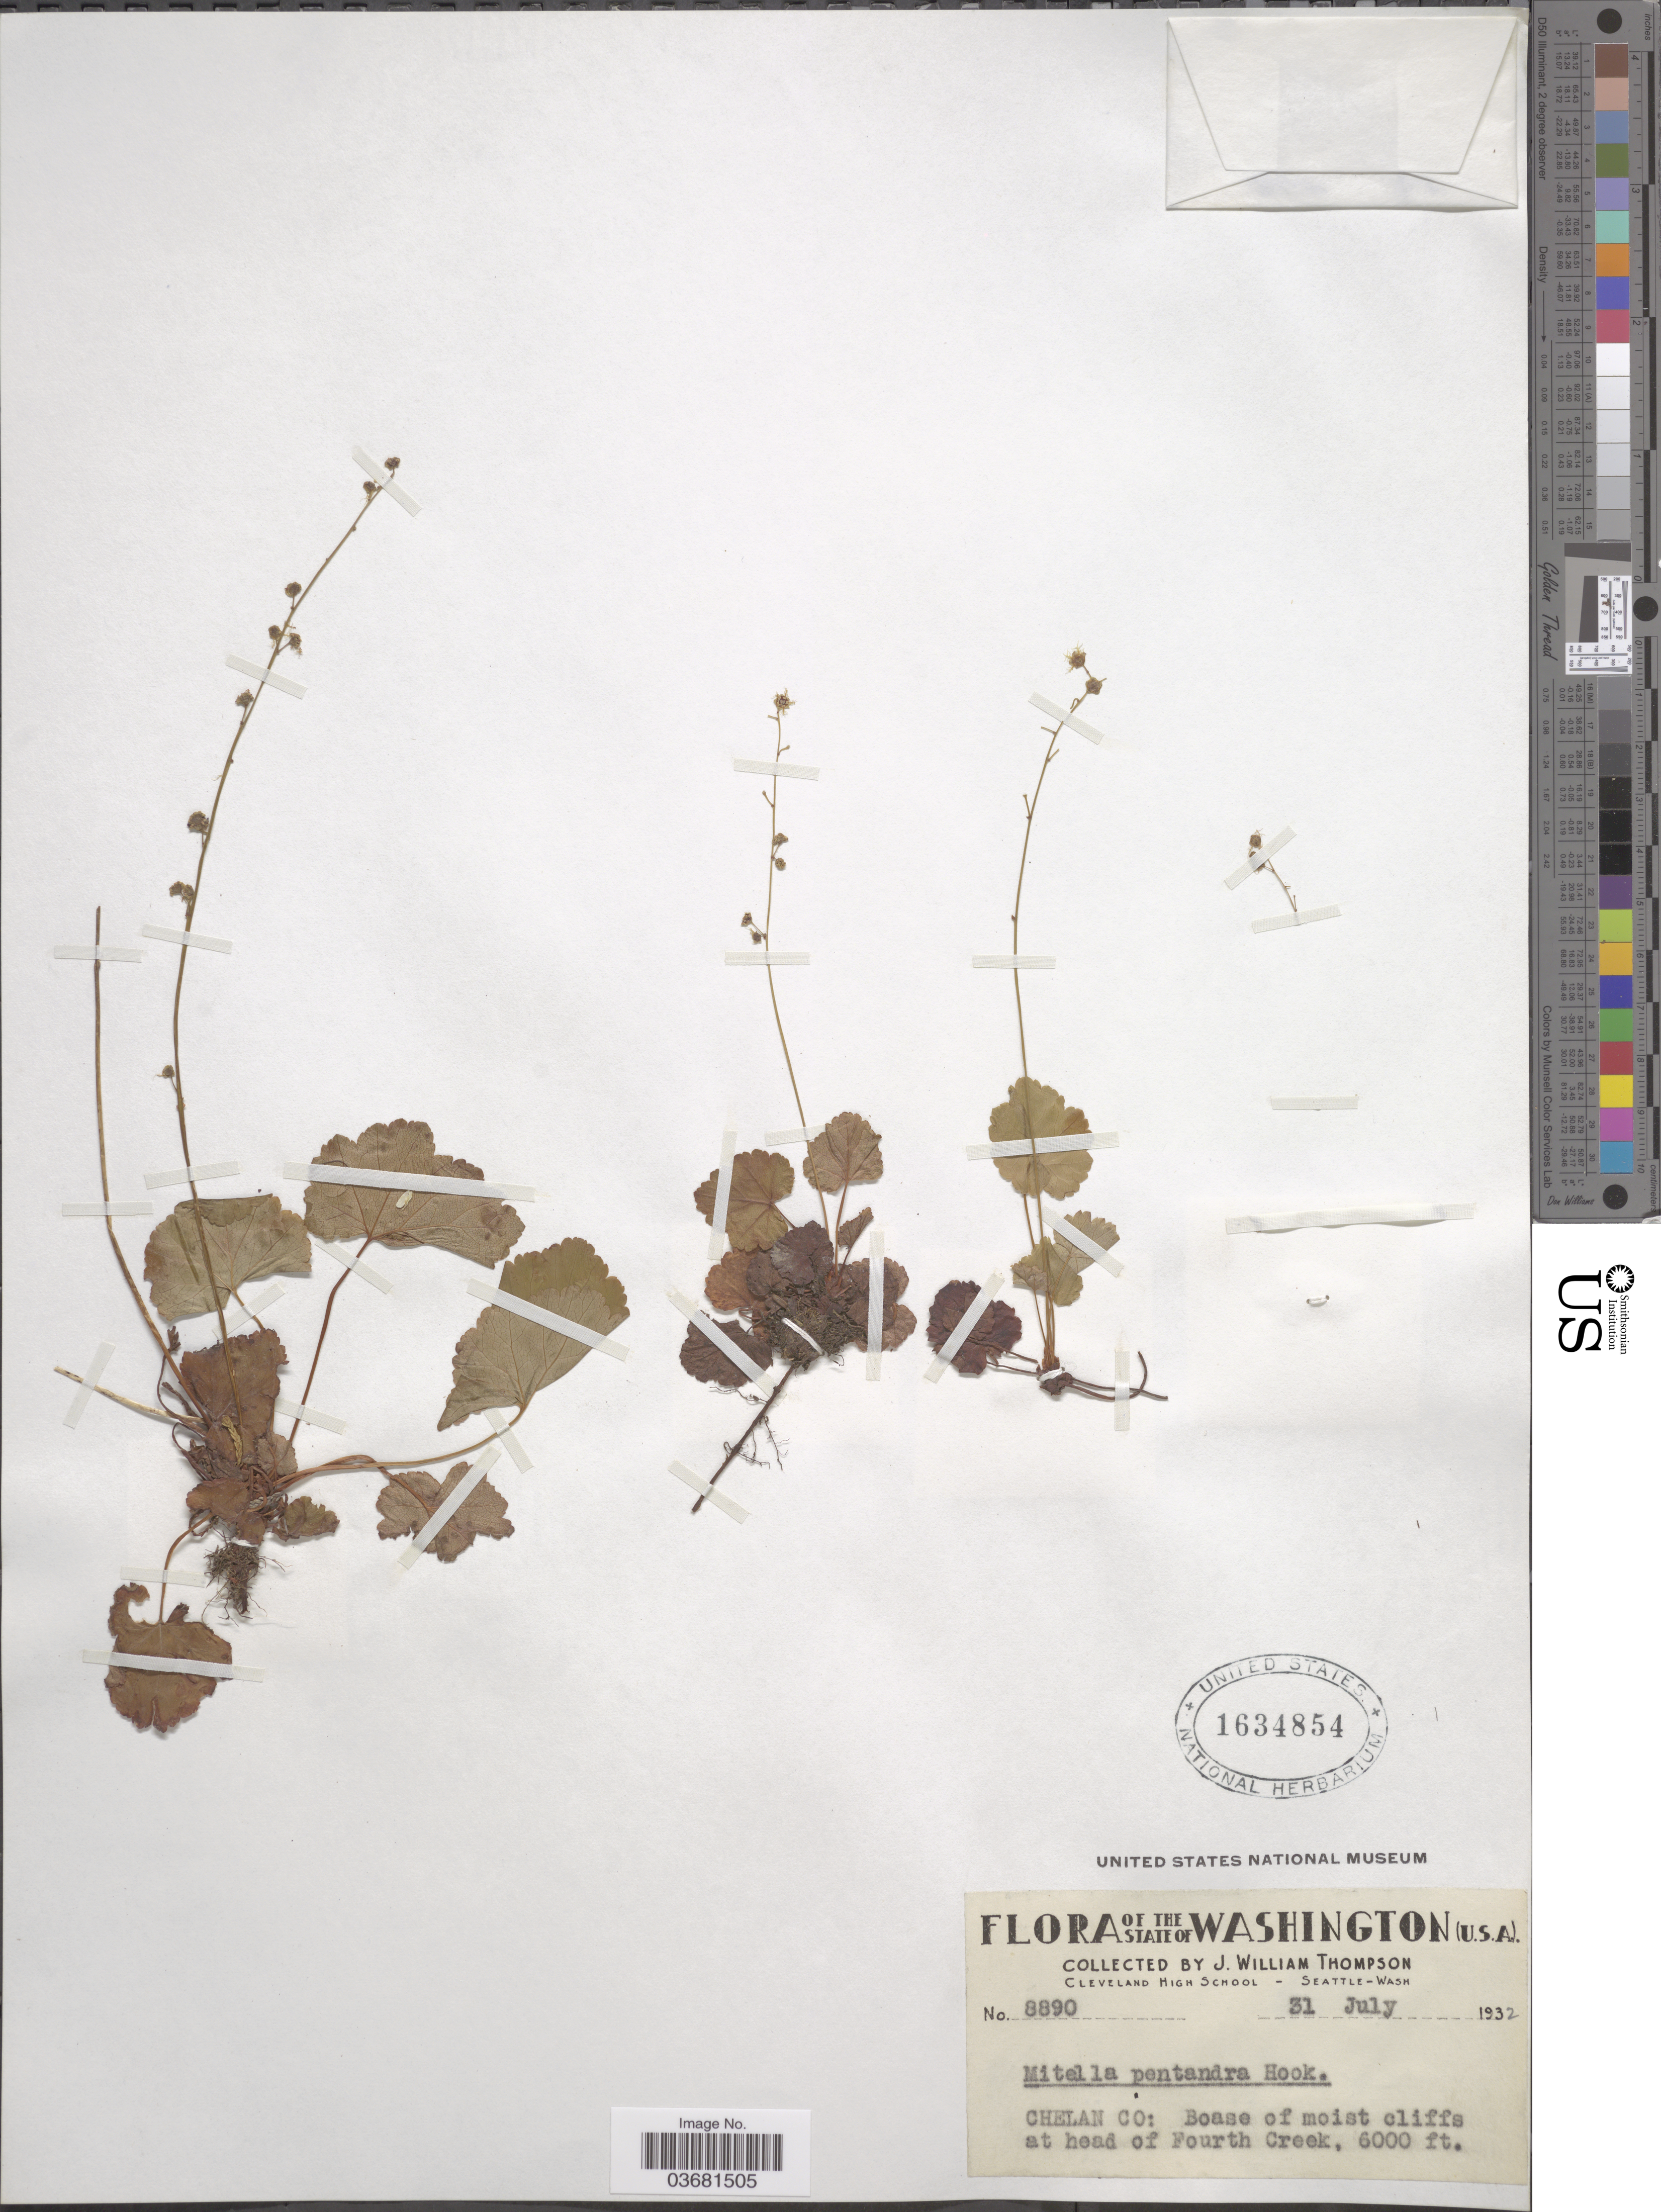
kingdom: Plantae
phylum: Tracheophyta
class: Magnoliopsida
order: Saxifragales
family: Saxifragaceae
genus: Mitella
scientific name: Mitella pentandra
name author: Hook.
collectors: J. W. Thompson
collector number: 8890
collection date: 1932-07-31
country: United States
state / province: Washington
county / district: Chelan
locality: Chelon Co: Boase of moist cliffs at head of Fourth Creek.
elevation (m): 1829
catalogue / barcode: US 1634854